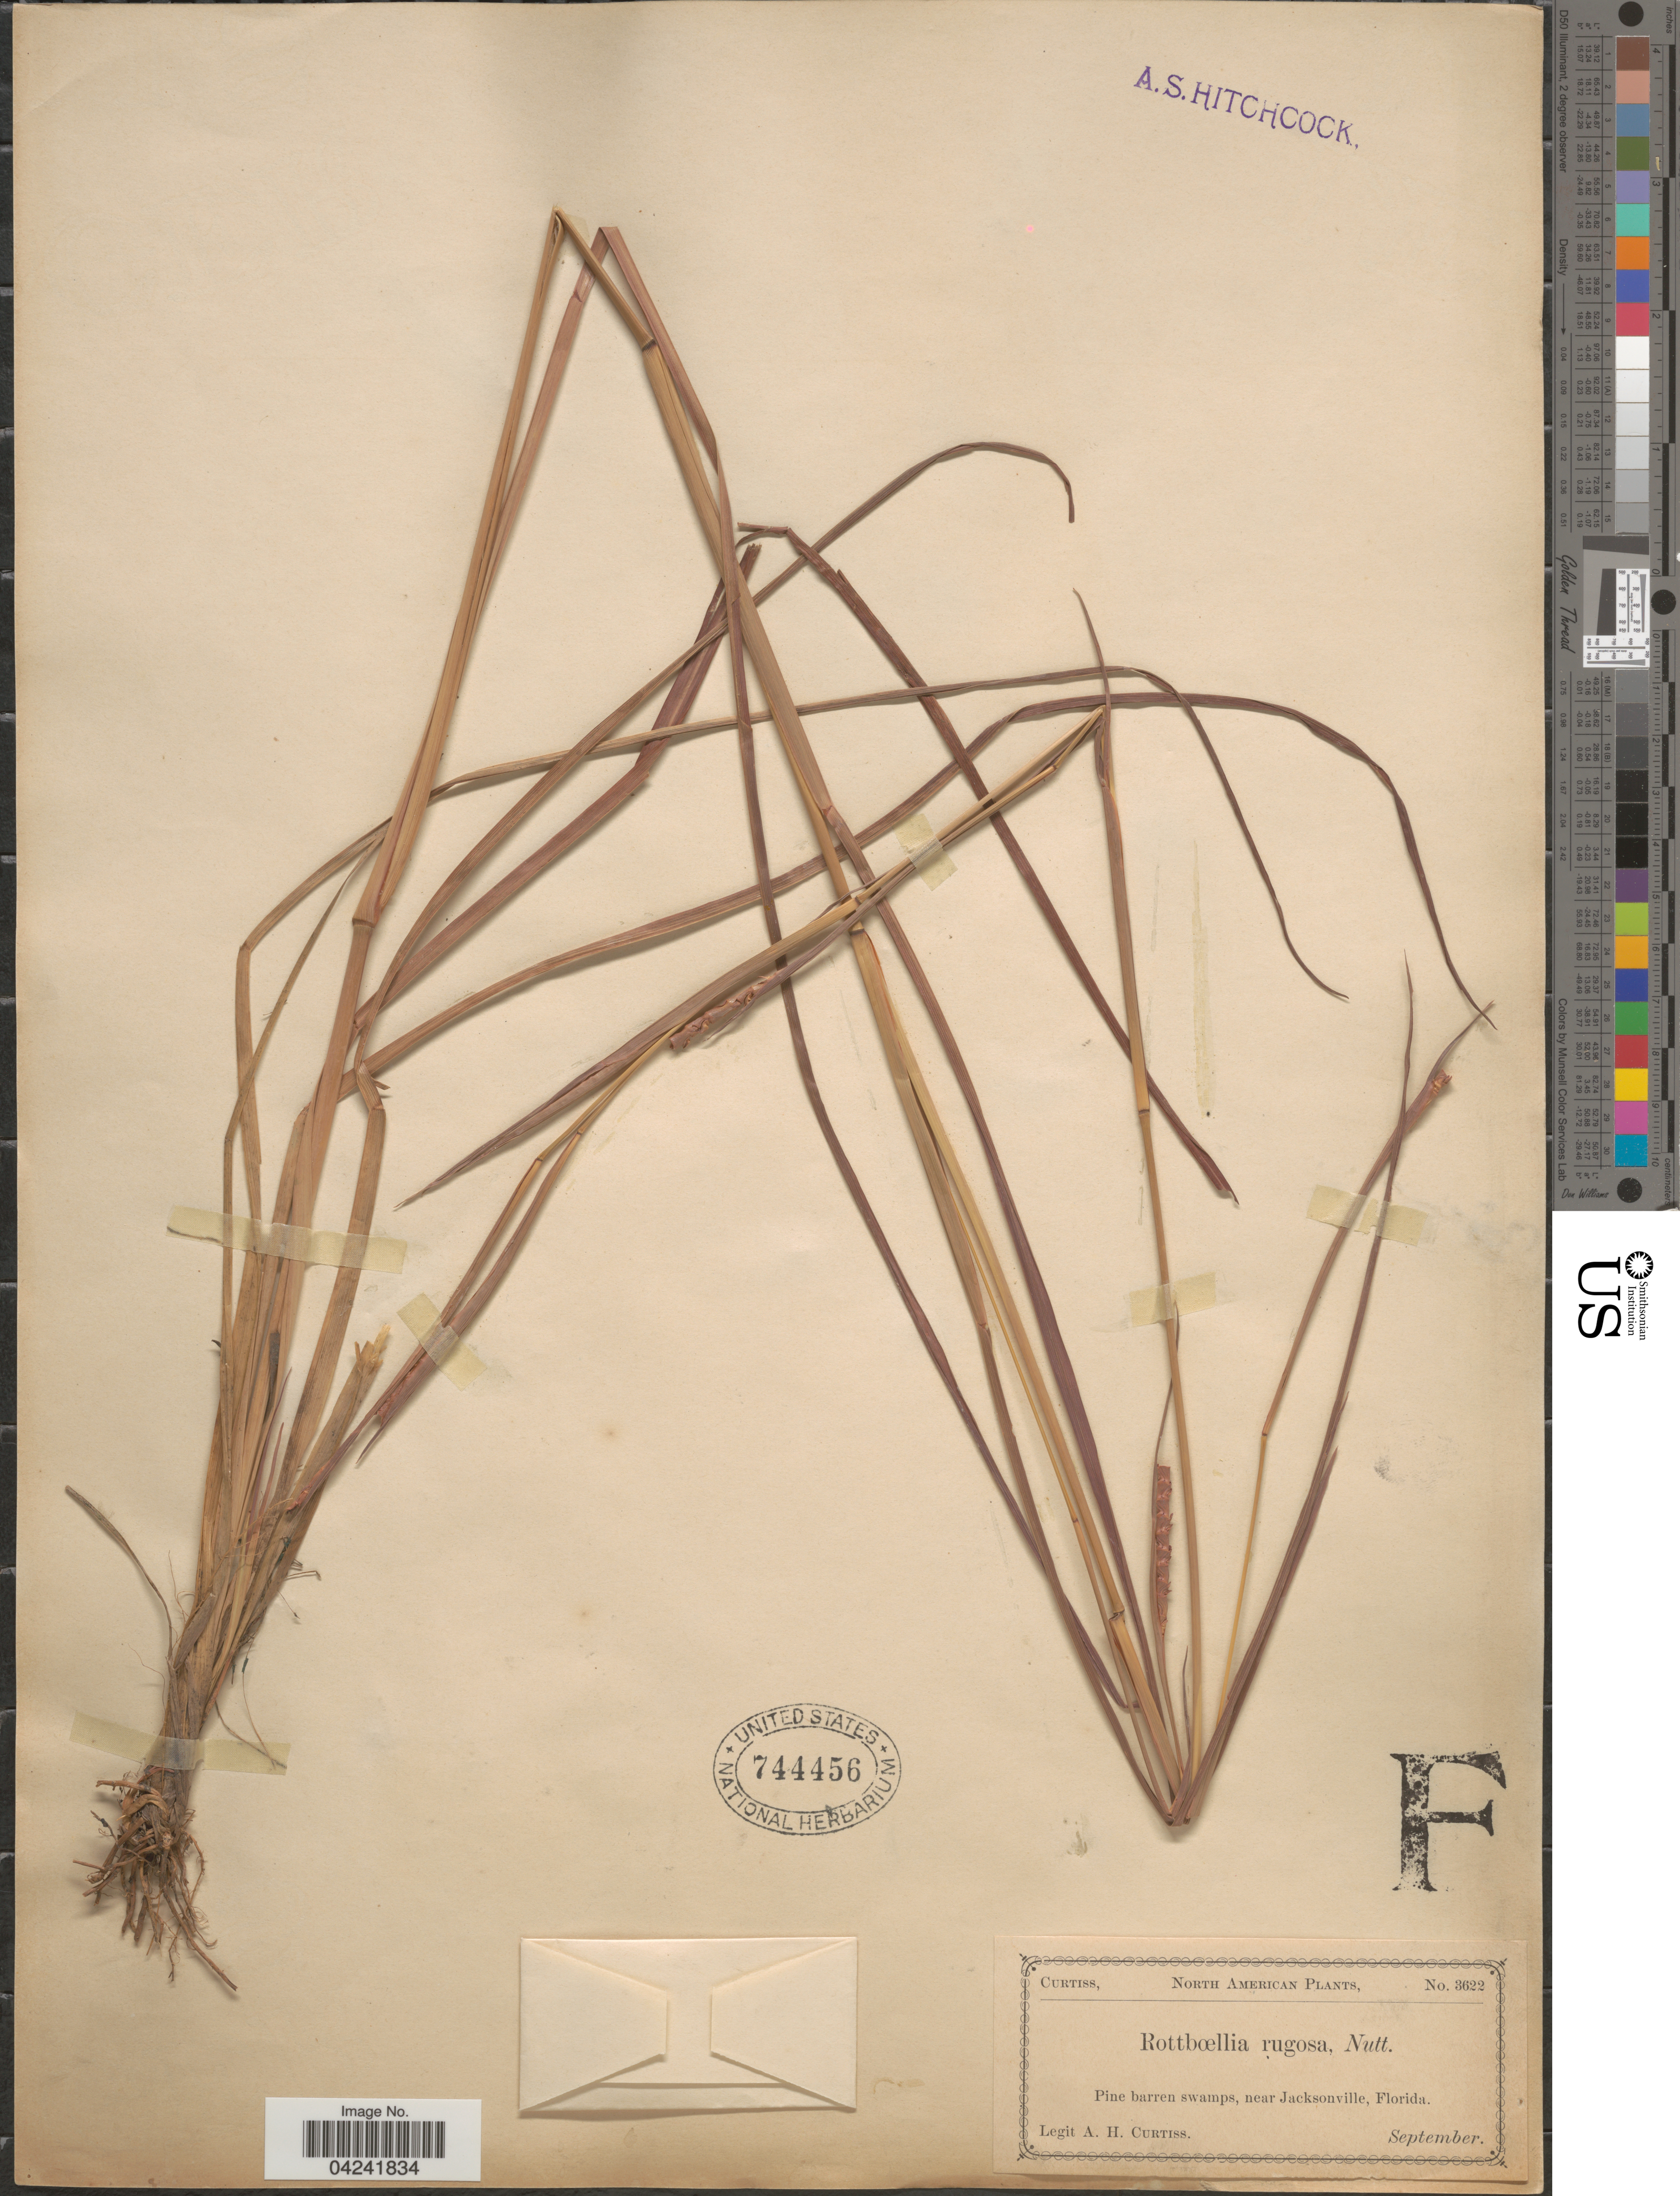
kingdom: Plantae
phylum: Tracheophyta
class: Liliopsida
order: Poales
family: Poaceae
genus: Mnesithea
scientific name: Mnesithea rugosa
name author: (Nutt.) de Koning & Sosef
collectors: A. H. Curtiss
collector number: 3622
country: United States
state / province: Florida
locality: Pine barren swamps, near Jacksonville.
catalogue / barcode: US 744456